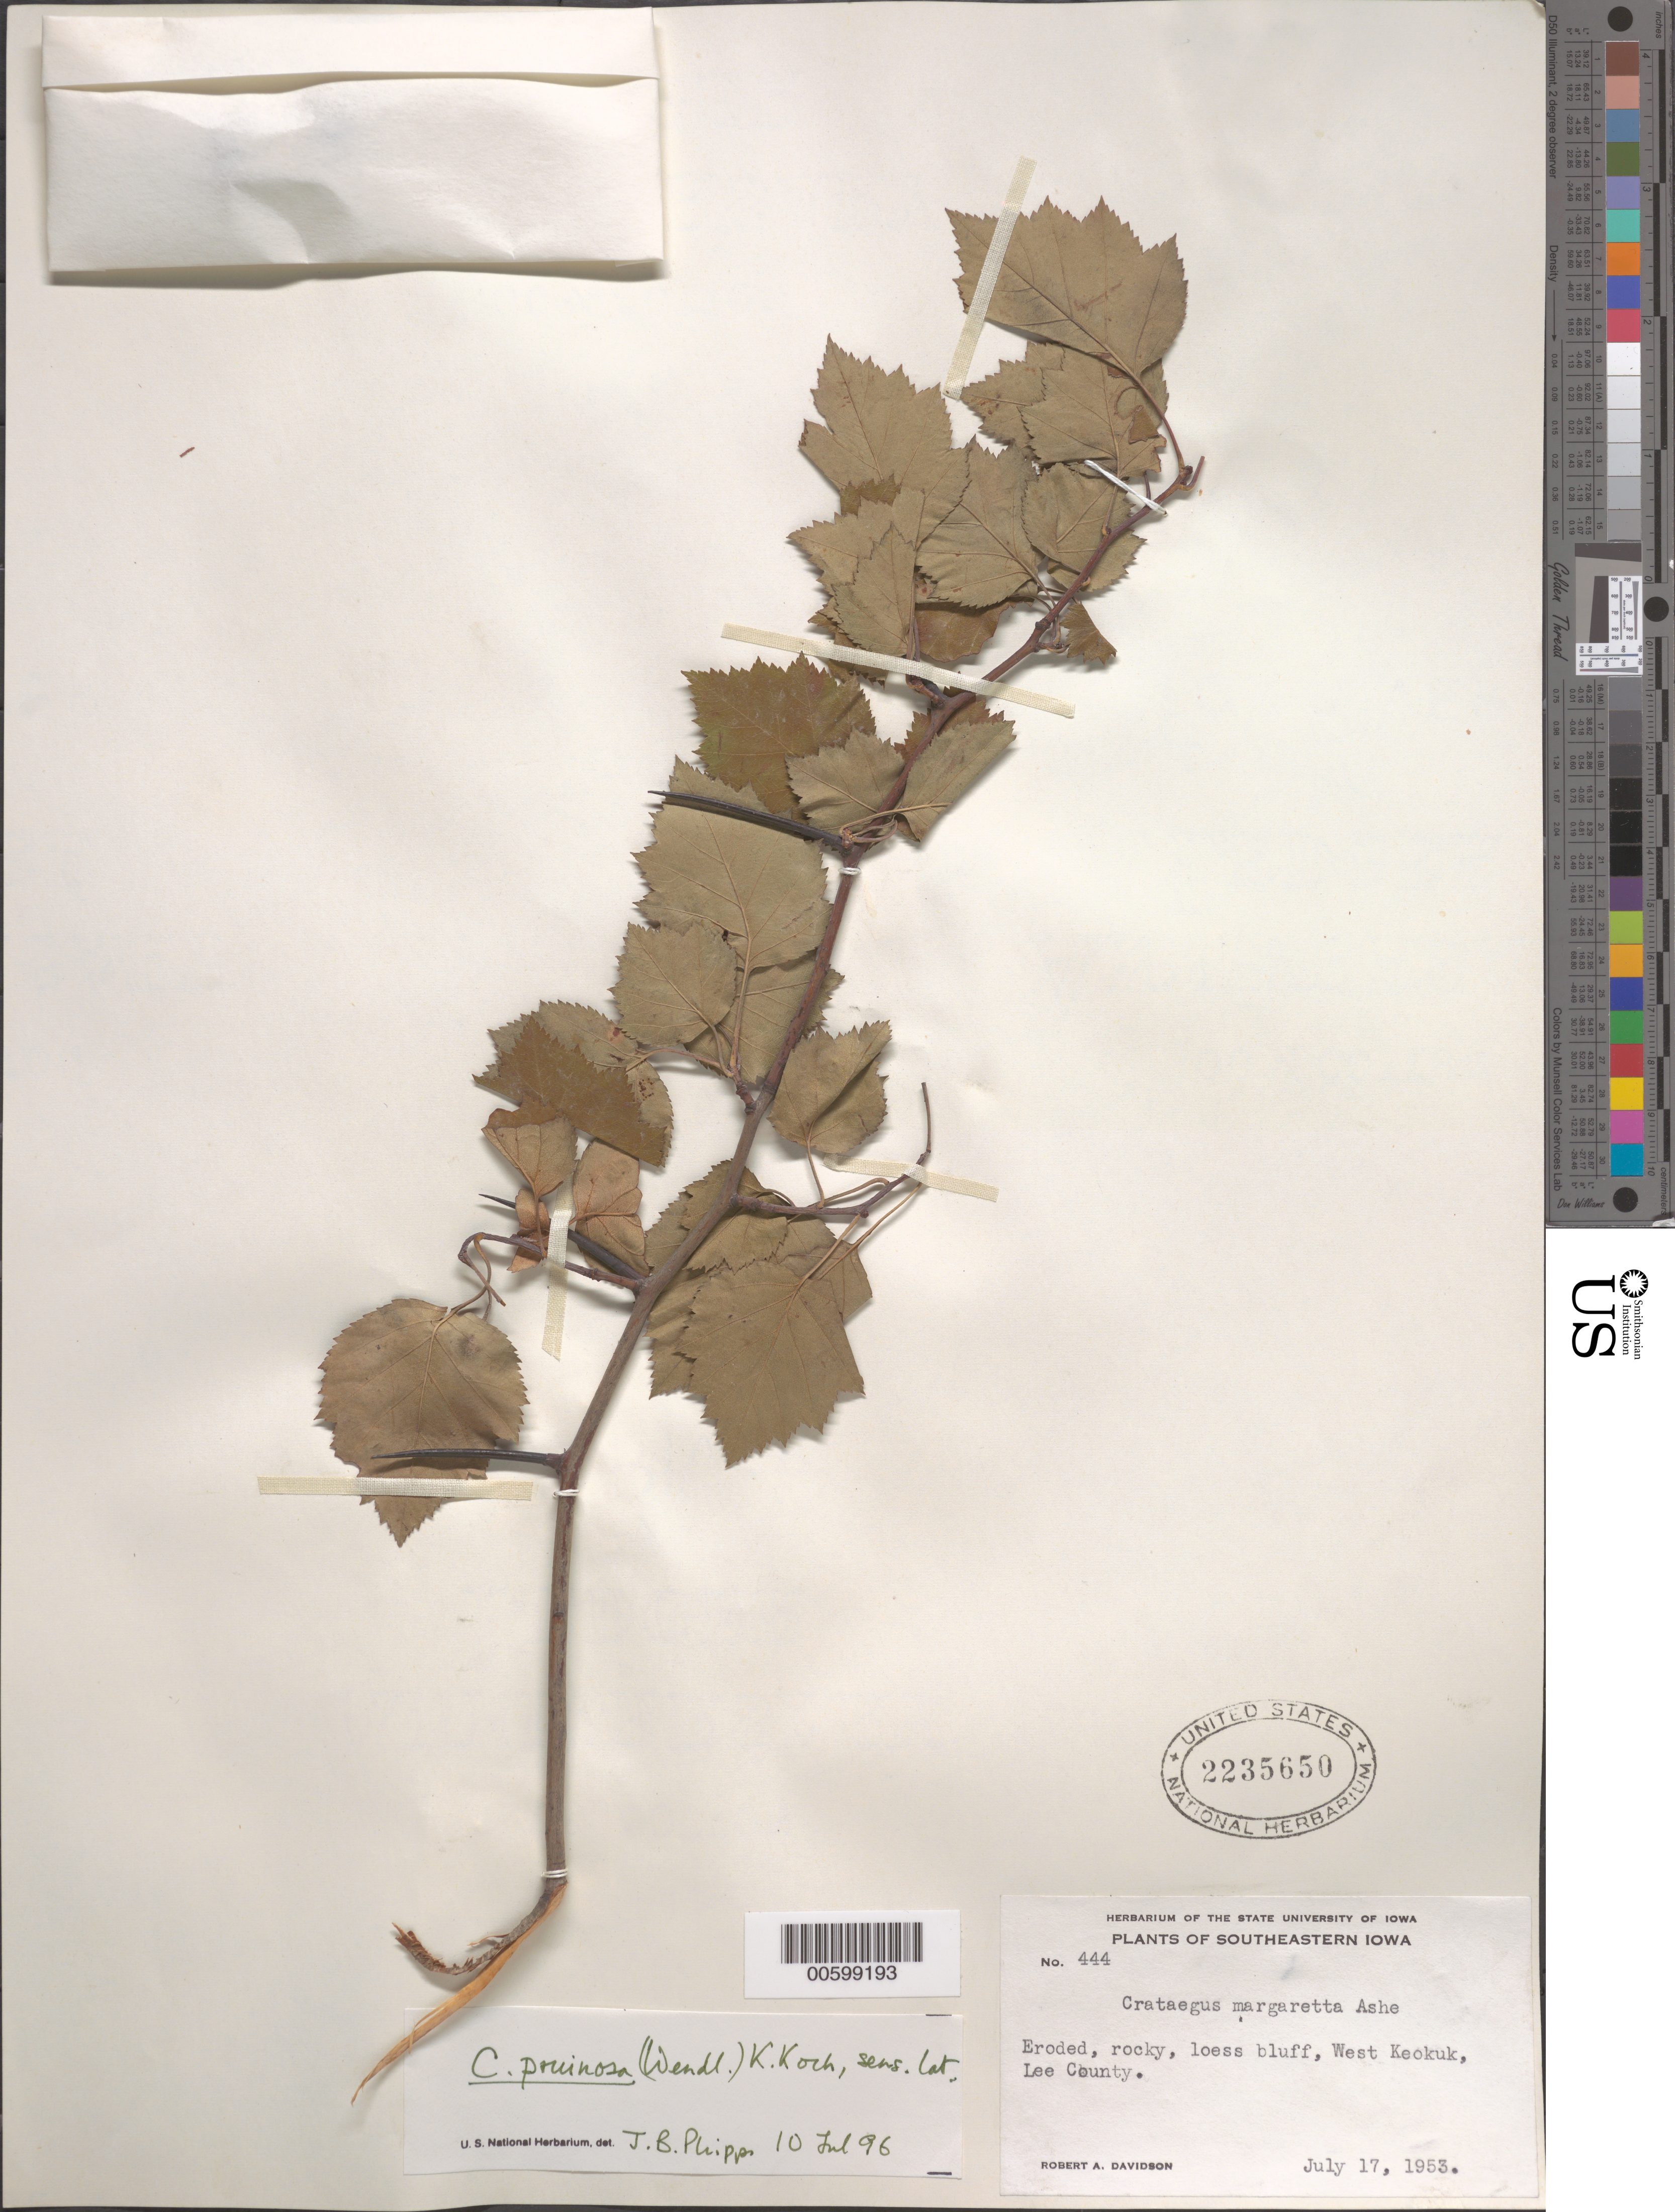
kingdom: Plantae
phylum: Tracheophyta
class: Magnoliopsida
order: Rosales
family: Rosaceae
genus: Crataegus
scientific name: Crataegus pruinosa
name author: (H.L. Wendl.) K. Koch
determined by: Phipps, James B., (UWO), University of Western Ontario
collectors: R. A. Davidson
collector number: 444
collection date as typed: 17 Jul 1953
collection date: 1953-07-17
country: United States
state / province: Iowa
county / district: Lee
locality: West Keokuk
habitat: Eroded, rocky, loess bluff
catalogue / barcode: US 2235650